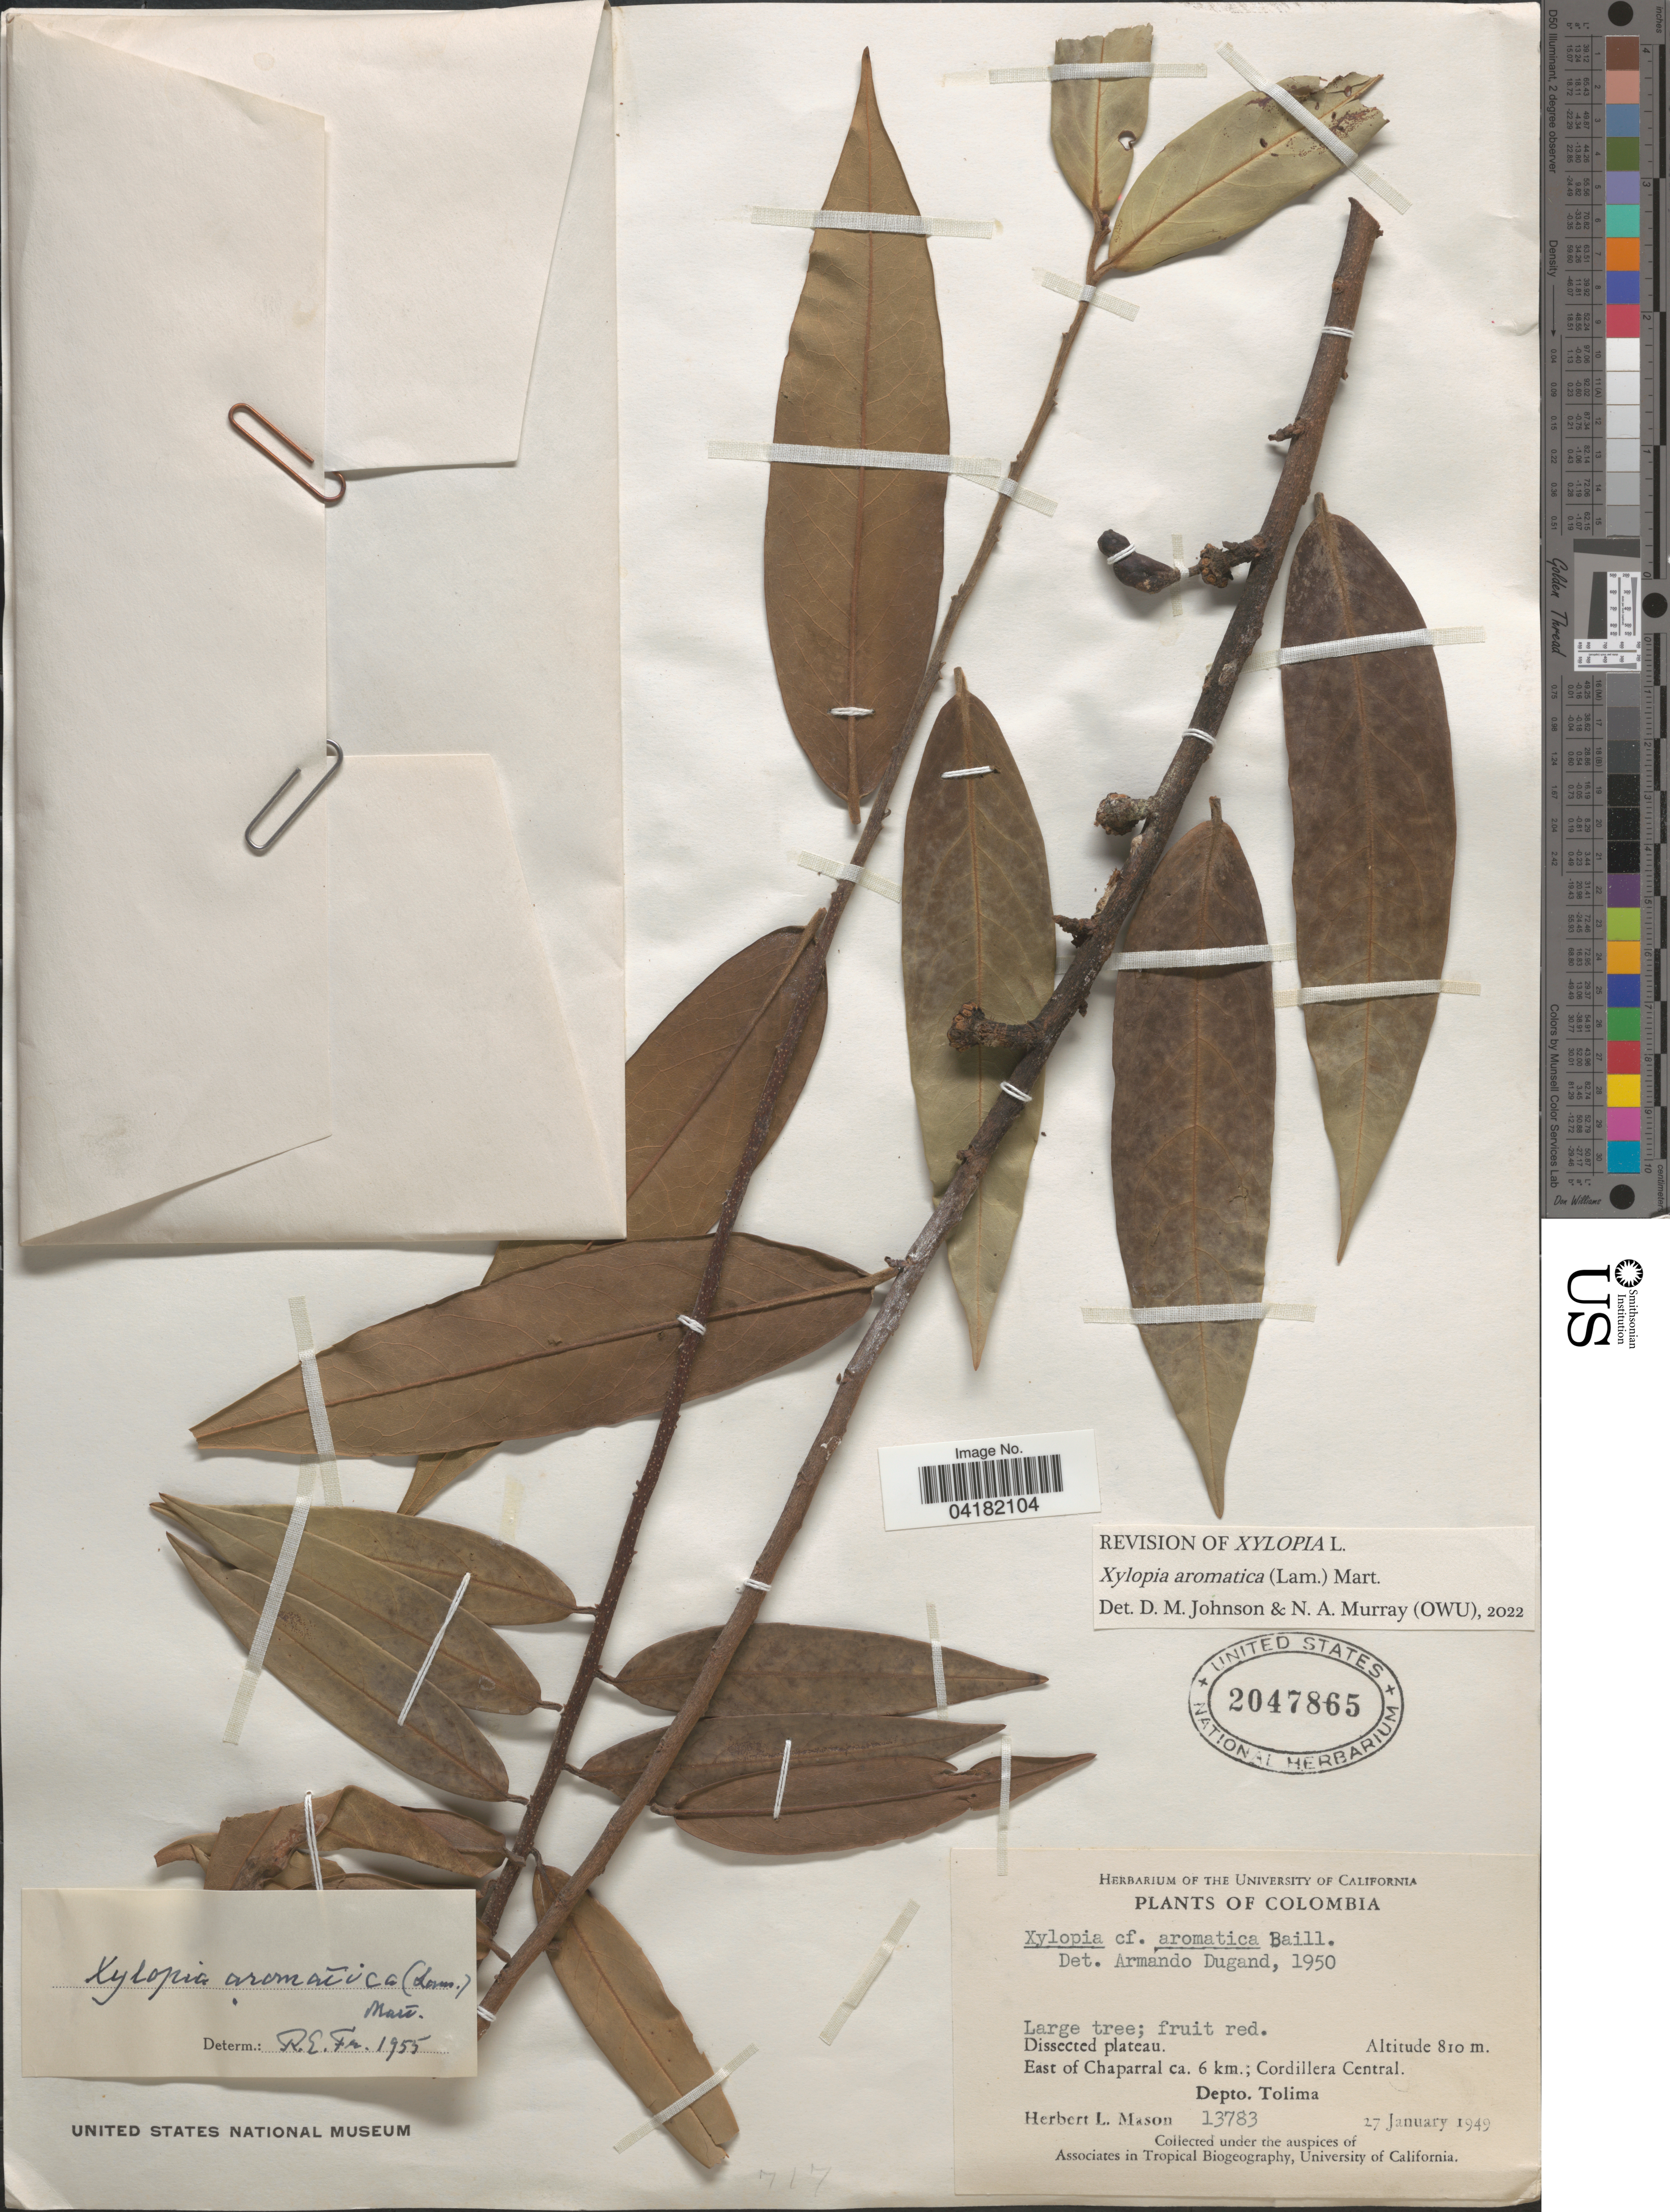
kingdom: Plantae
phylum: Tracheophyta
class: Magnoliopsida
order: Magnoliales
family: Annonaceae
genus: Xylopia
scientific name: Xylopia aromatica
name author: (Lam.) Mart.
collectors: H. L. Mason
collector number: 13783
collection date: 1949-01-27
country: Colombia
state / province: Tolima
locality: East of Chaparral ca. 6 km.; Cordillera Central. Depto. Tolima.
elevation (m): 810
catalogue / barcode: US 2047865